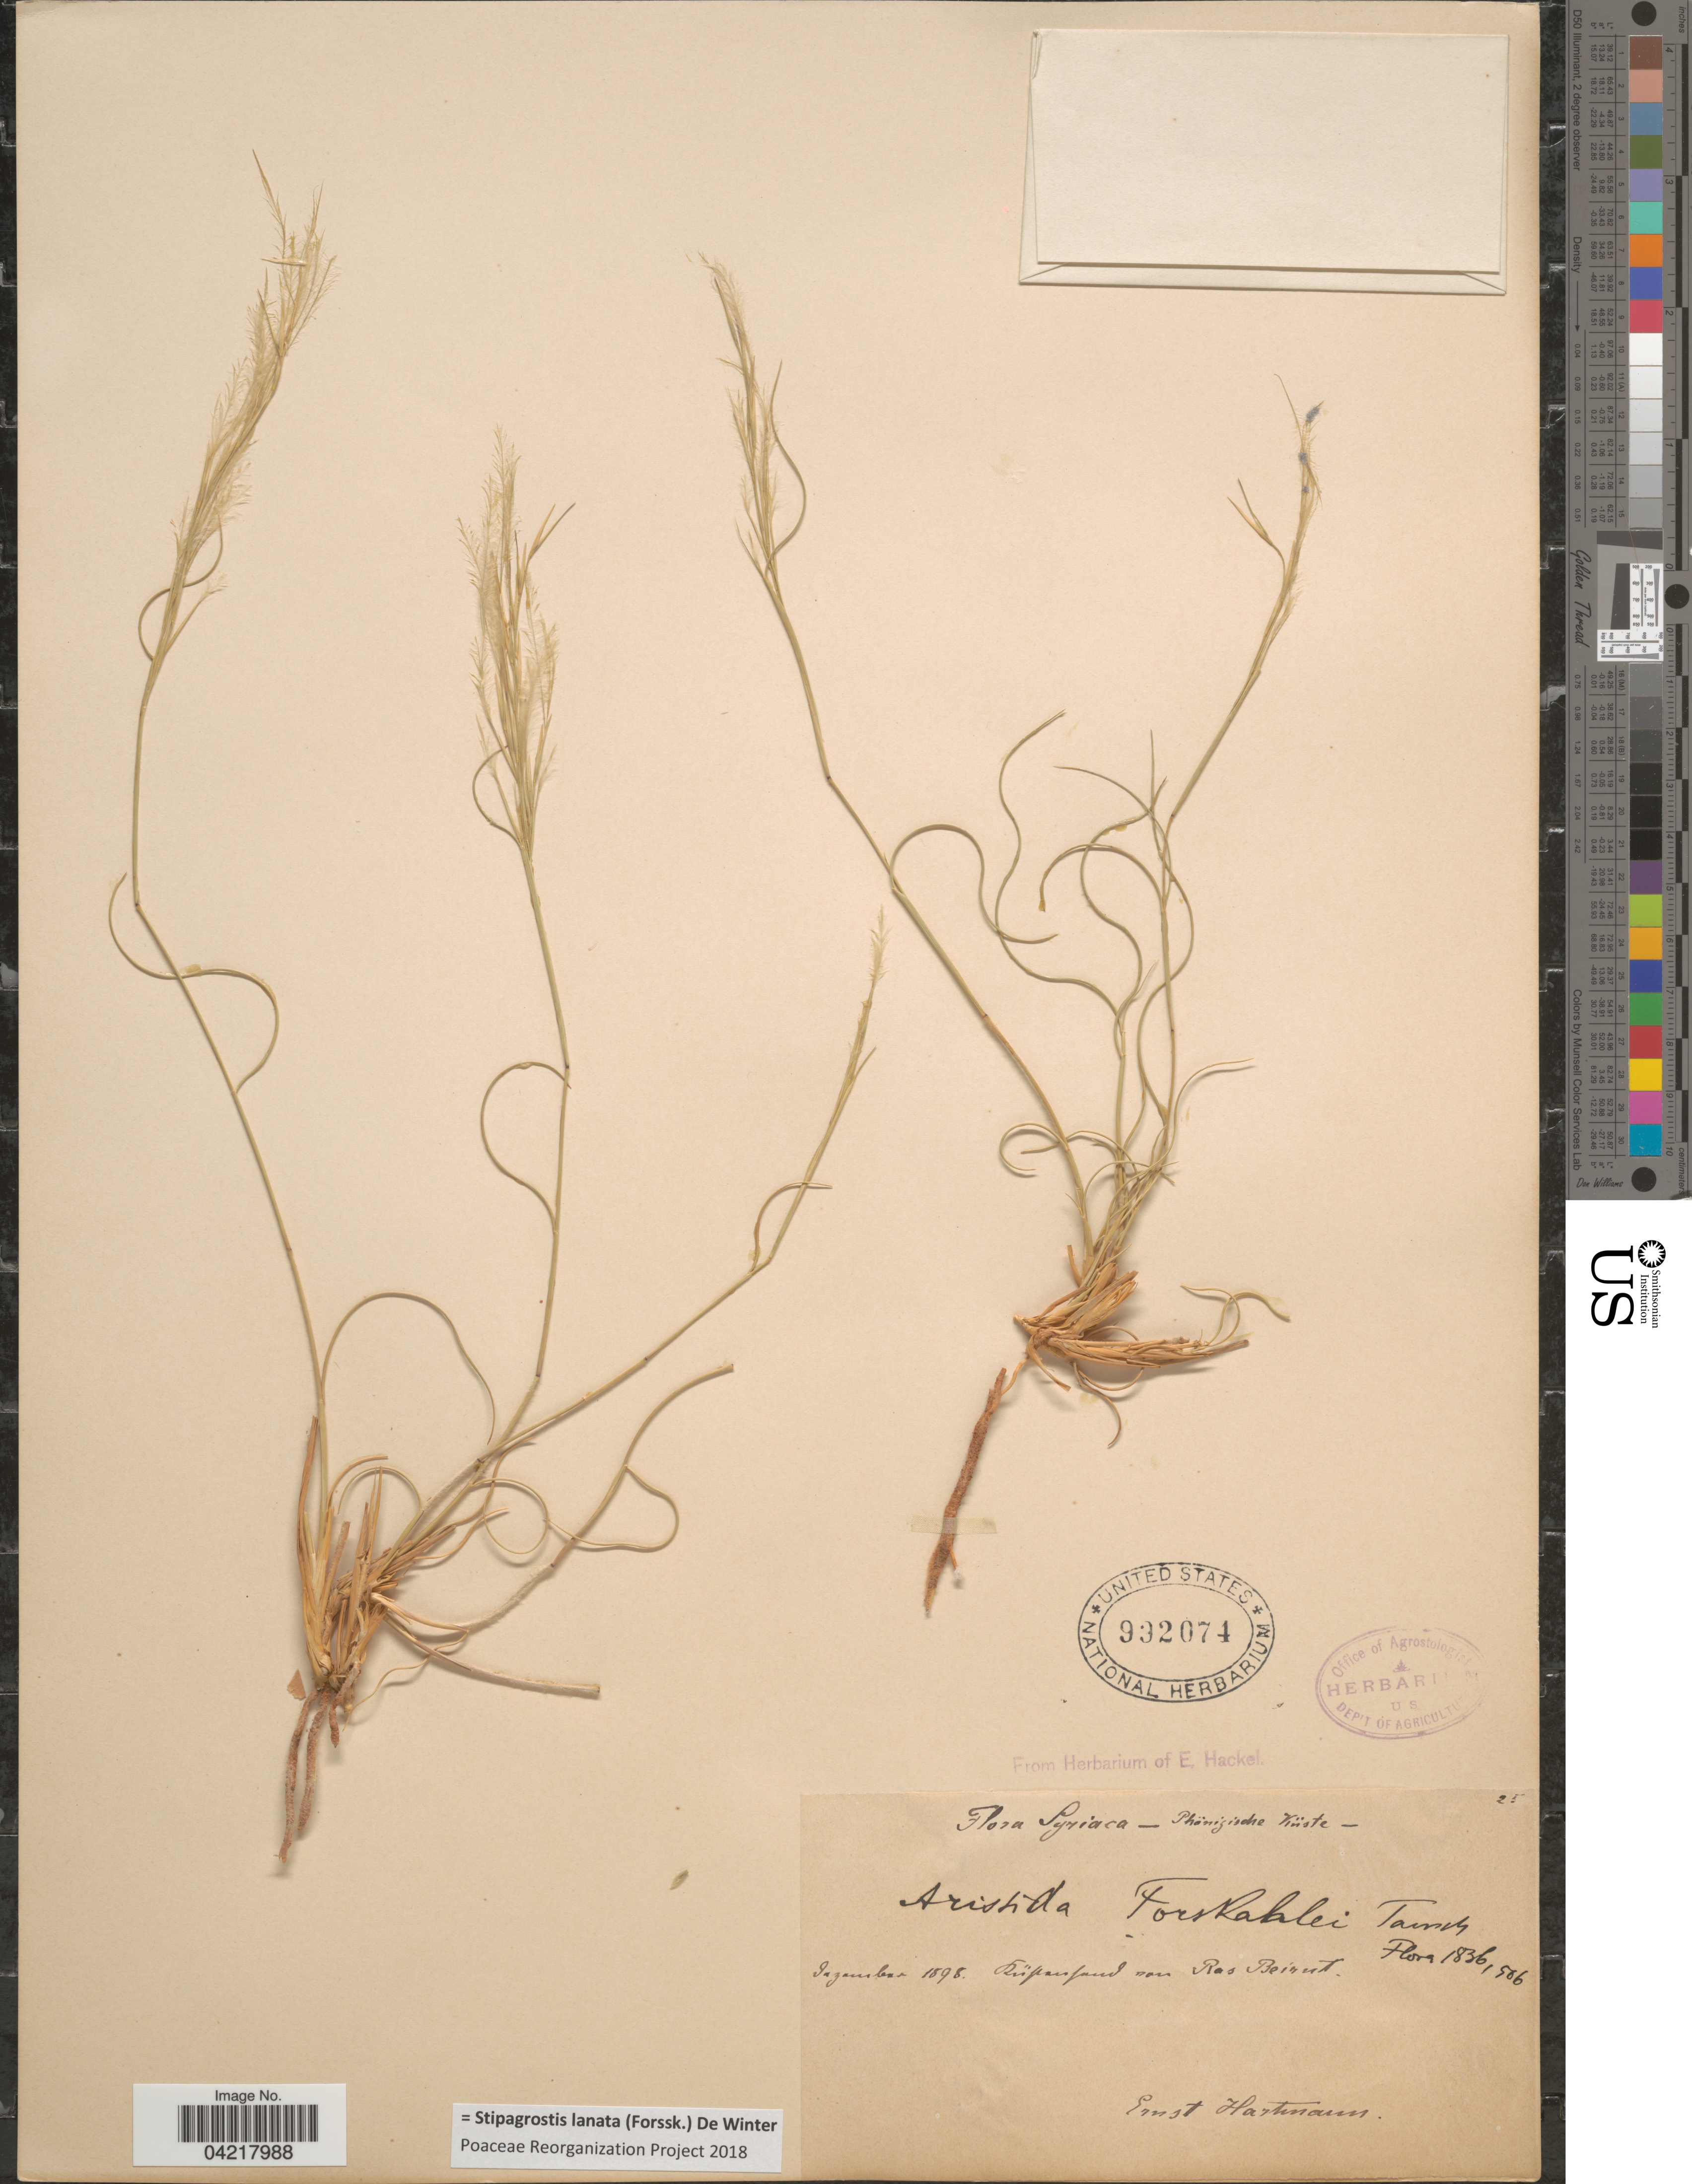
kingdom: Plantae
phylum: Tracheophyta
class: Liliopsida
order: Poales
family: Poaceae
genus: Stipagrostis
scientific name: Stipagrostis lanata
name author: (Forssk.) De Winter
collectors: E. Hartmann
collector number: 25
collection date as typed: Inzambar* 1898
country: Lebanon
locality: Syriaca - Phönizische Küste. Küfanpand [interpreted] von Ras Beirut.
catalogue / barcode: US 992074